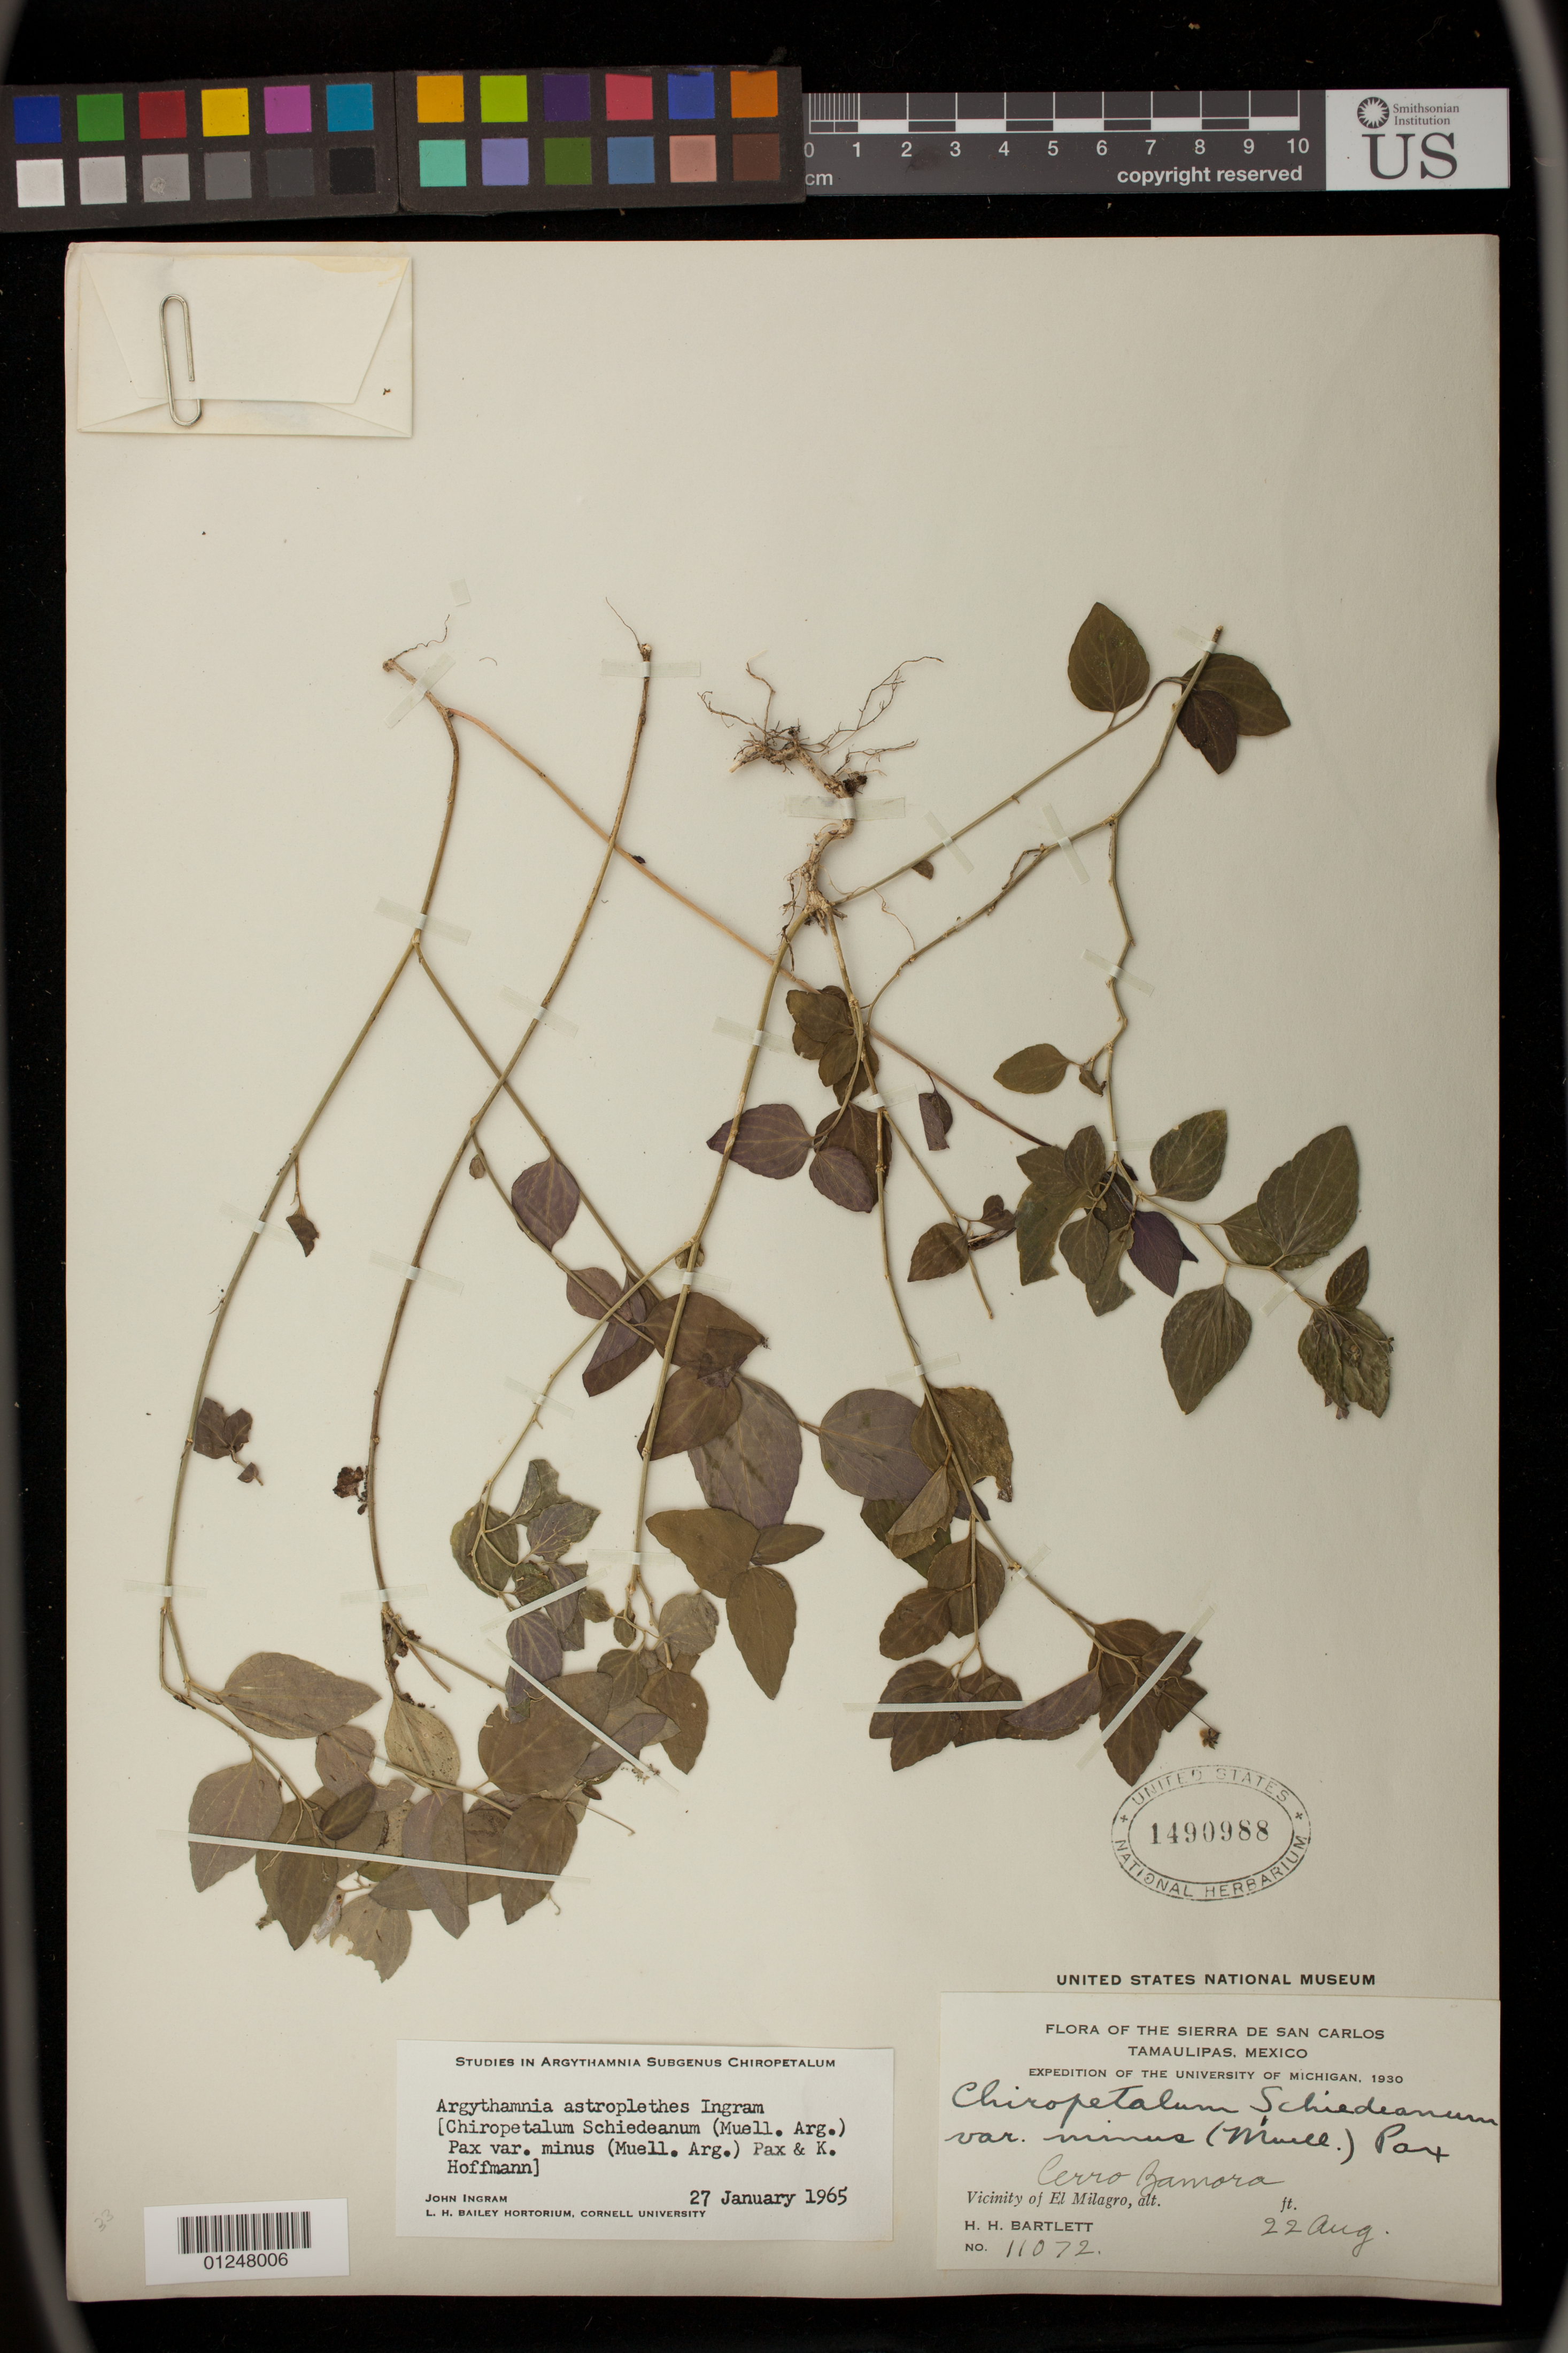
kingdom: Plantae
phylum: Tracheophyta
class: Magnoliopsida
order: Malpighiales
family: Euphorbiaceae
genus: Argythamnia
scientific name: Argythamnia astroplethes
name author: Ingram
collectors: H. H. Bartlett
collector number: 11072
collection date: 1930-08-22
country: Mexico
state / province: Tamaulipas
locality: Cerro Zamora.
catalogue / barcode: US 1490988